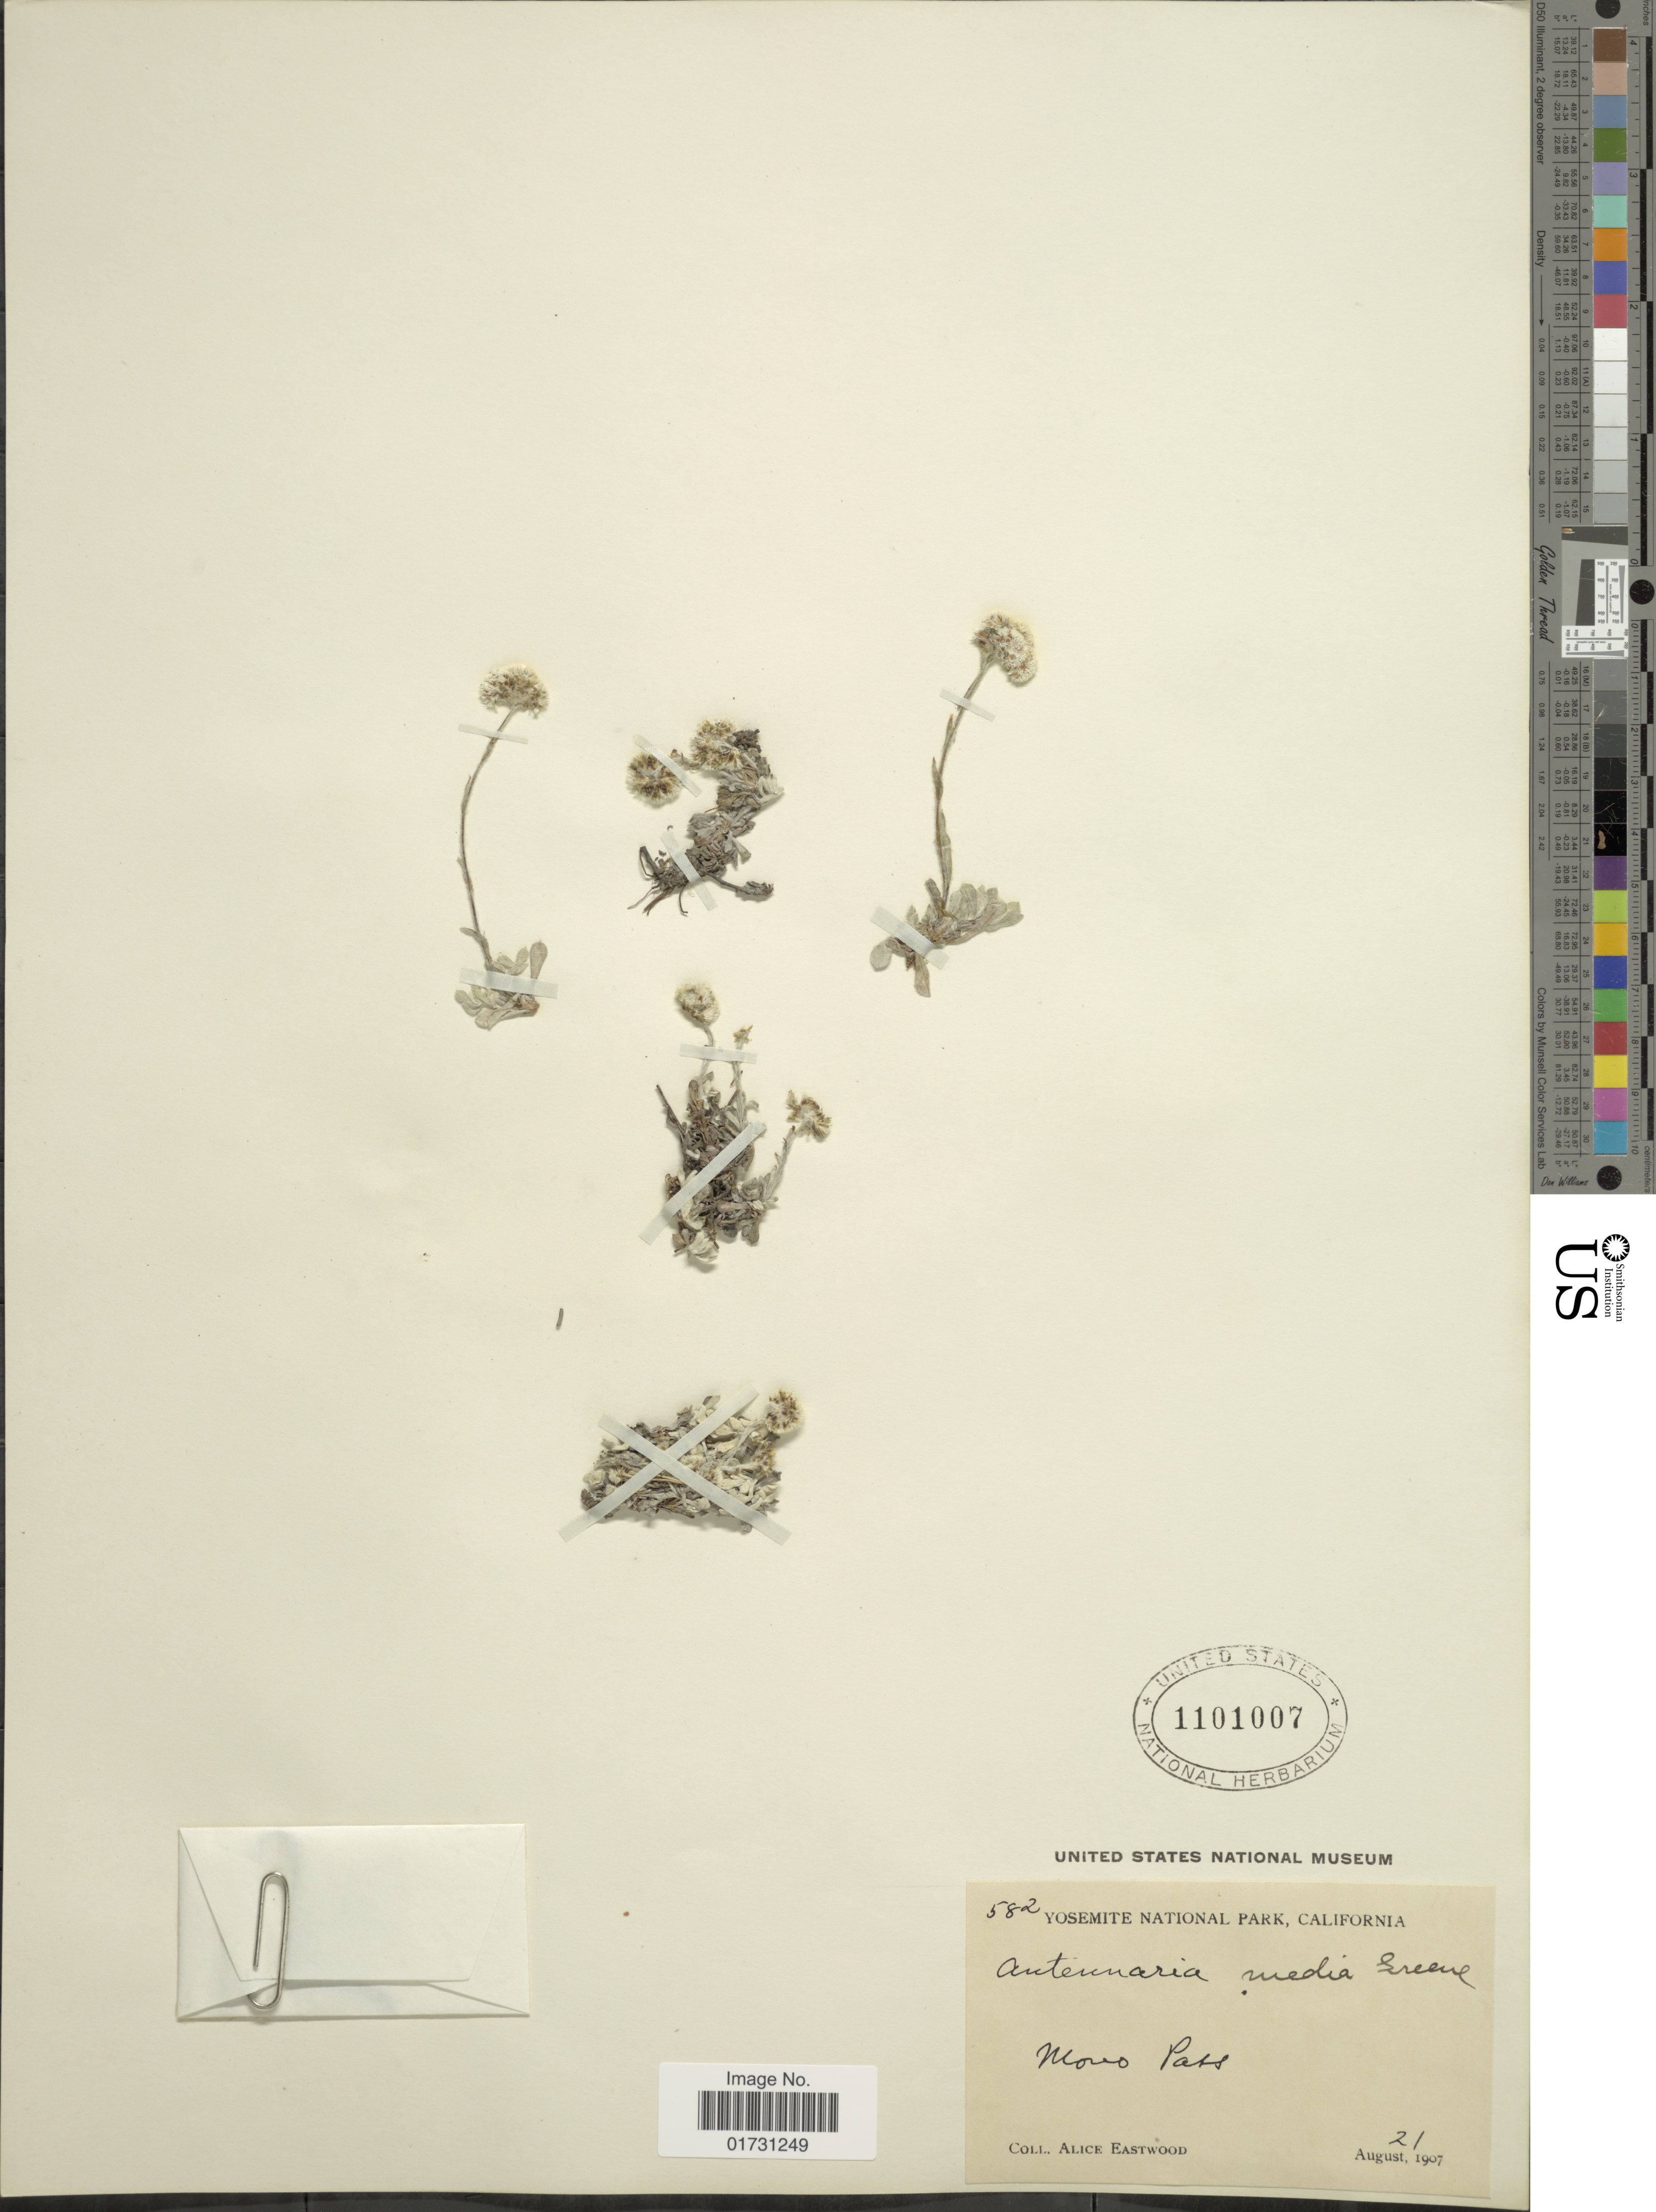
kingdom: Plantae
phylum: Tracheophyta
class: Magnoliopsida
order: Asterales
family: Asteraceae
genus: Antennaria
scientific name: Antennaria media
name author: Greene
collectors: A. Eastwood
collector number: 582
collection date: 1907-08-21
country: United States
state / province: California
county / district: Mariposa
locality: Yosemite National Park, California, Moreo Pass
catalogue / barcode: US 1101007